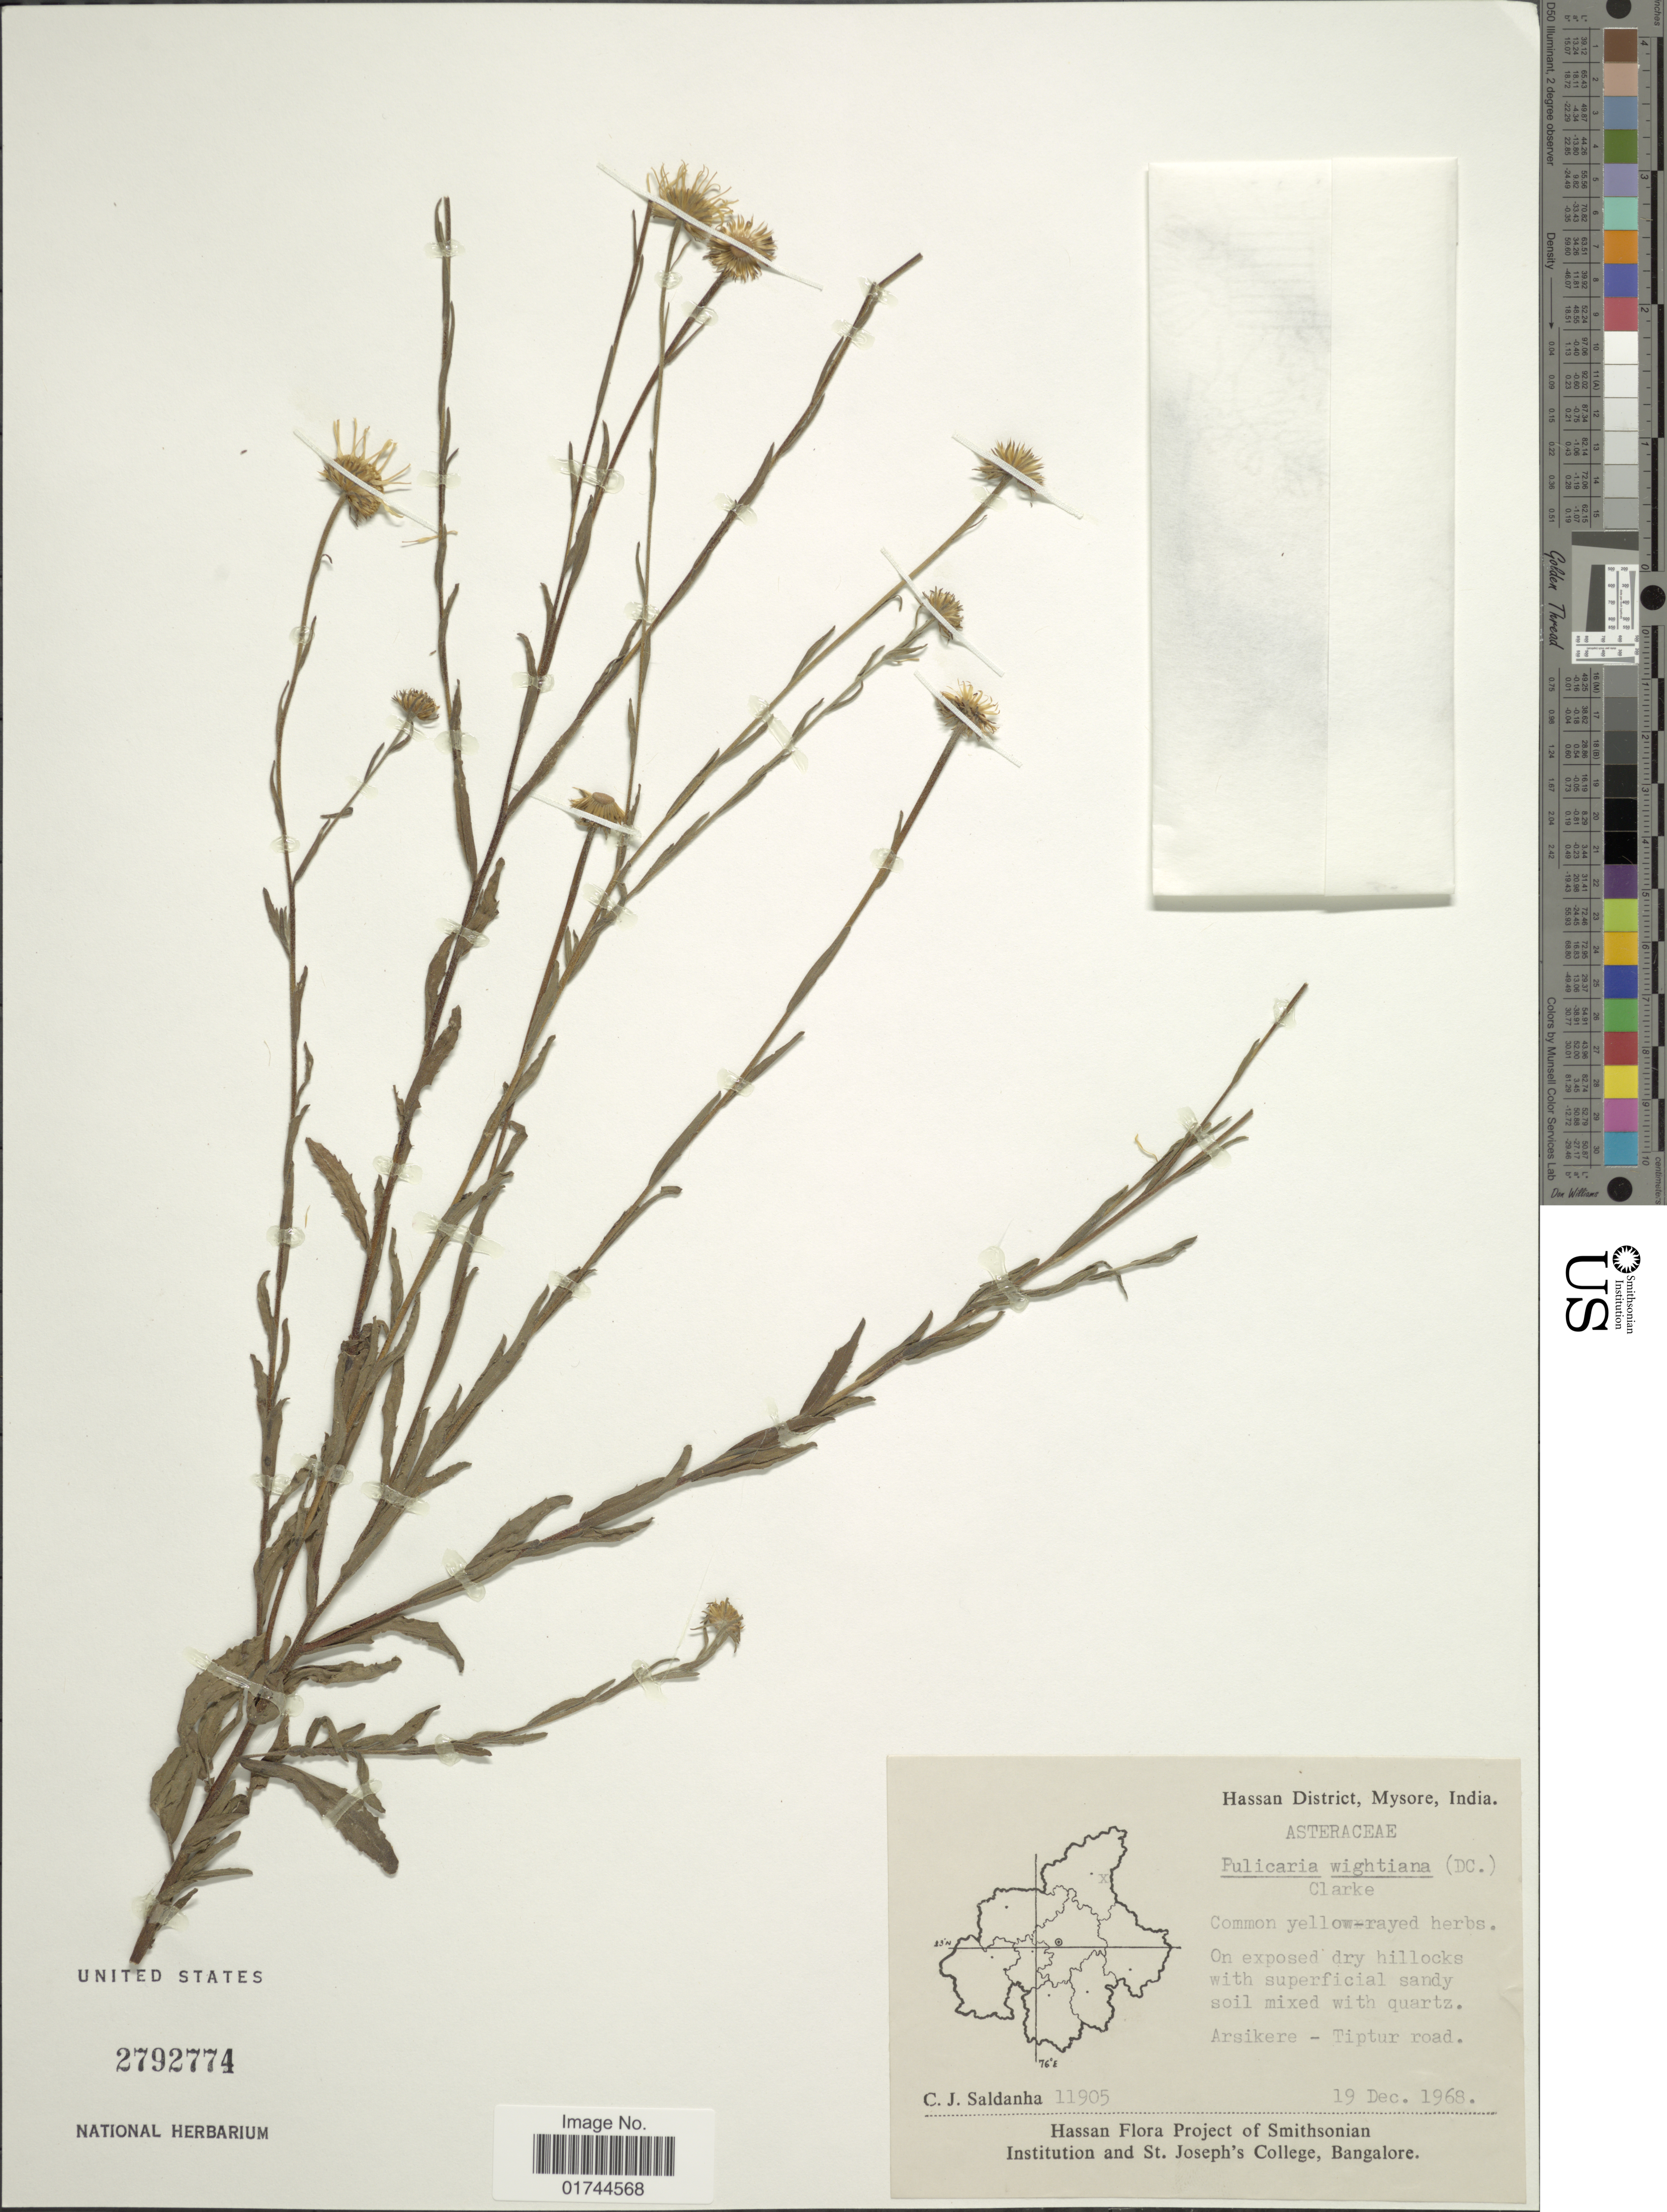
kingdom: Plantae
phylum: Tracheophyta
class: Magnoliopsida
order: Asterales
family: Asteraceae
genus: Pulicaria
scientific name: Pulicaria wightiana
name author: (DC.) C.B. Clarke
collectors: C. J. Saldanha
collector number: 11905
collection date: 1968-12-19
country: India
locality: Hassan District, Mysore, Arsikere- Tiptur road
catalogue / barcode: US 2792774